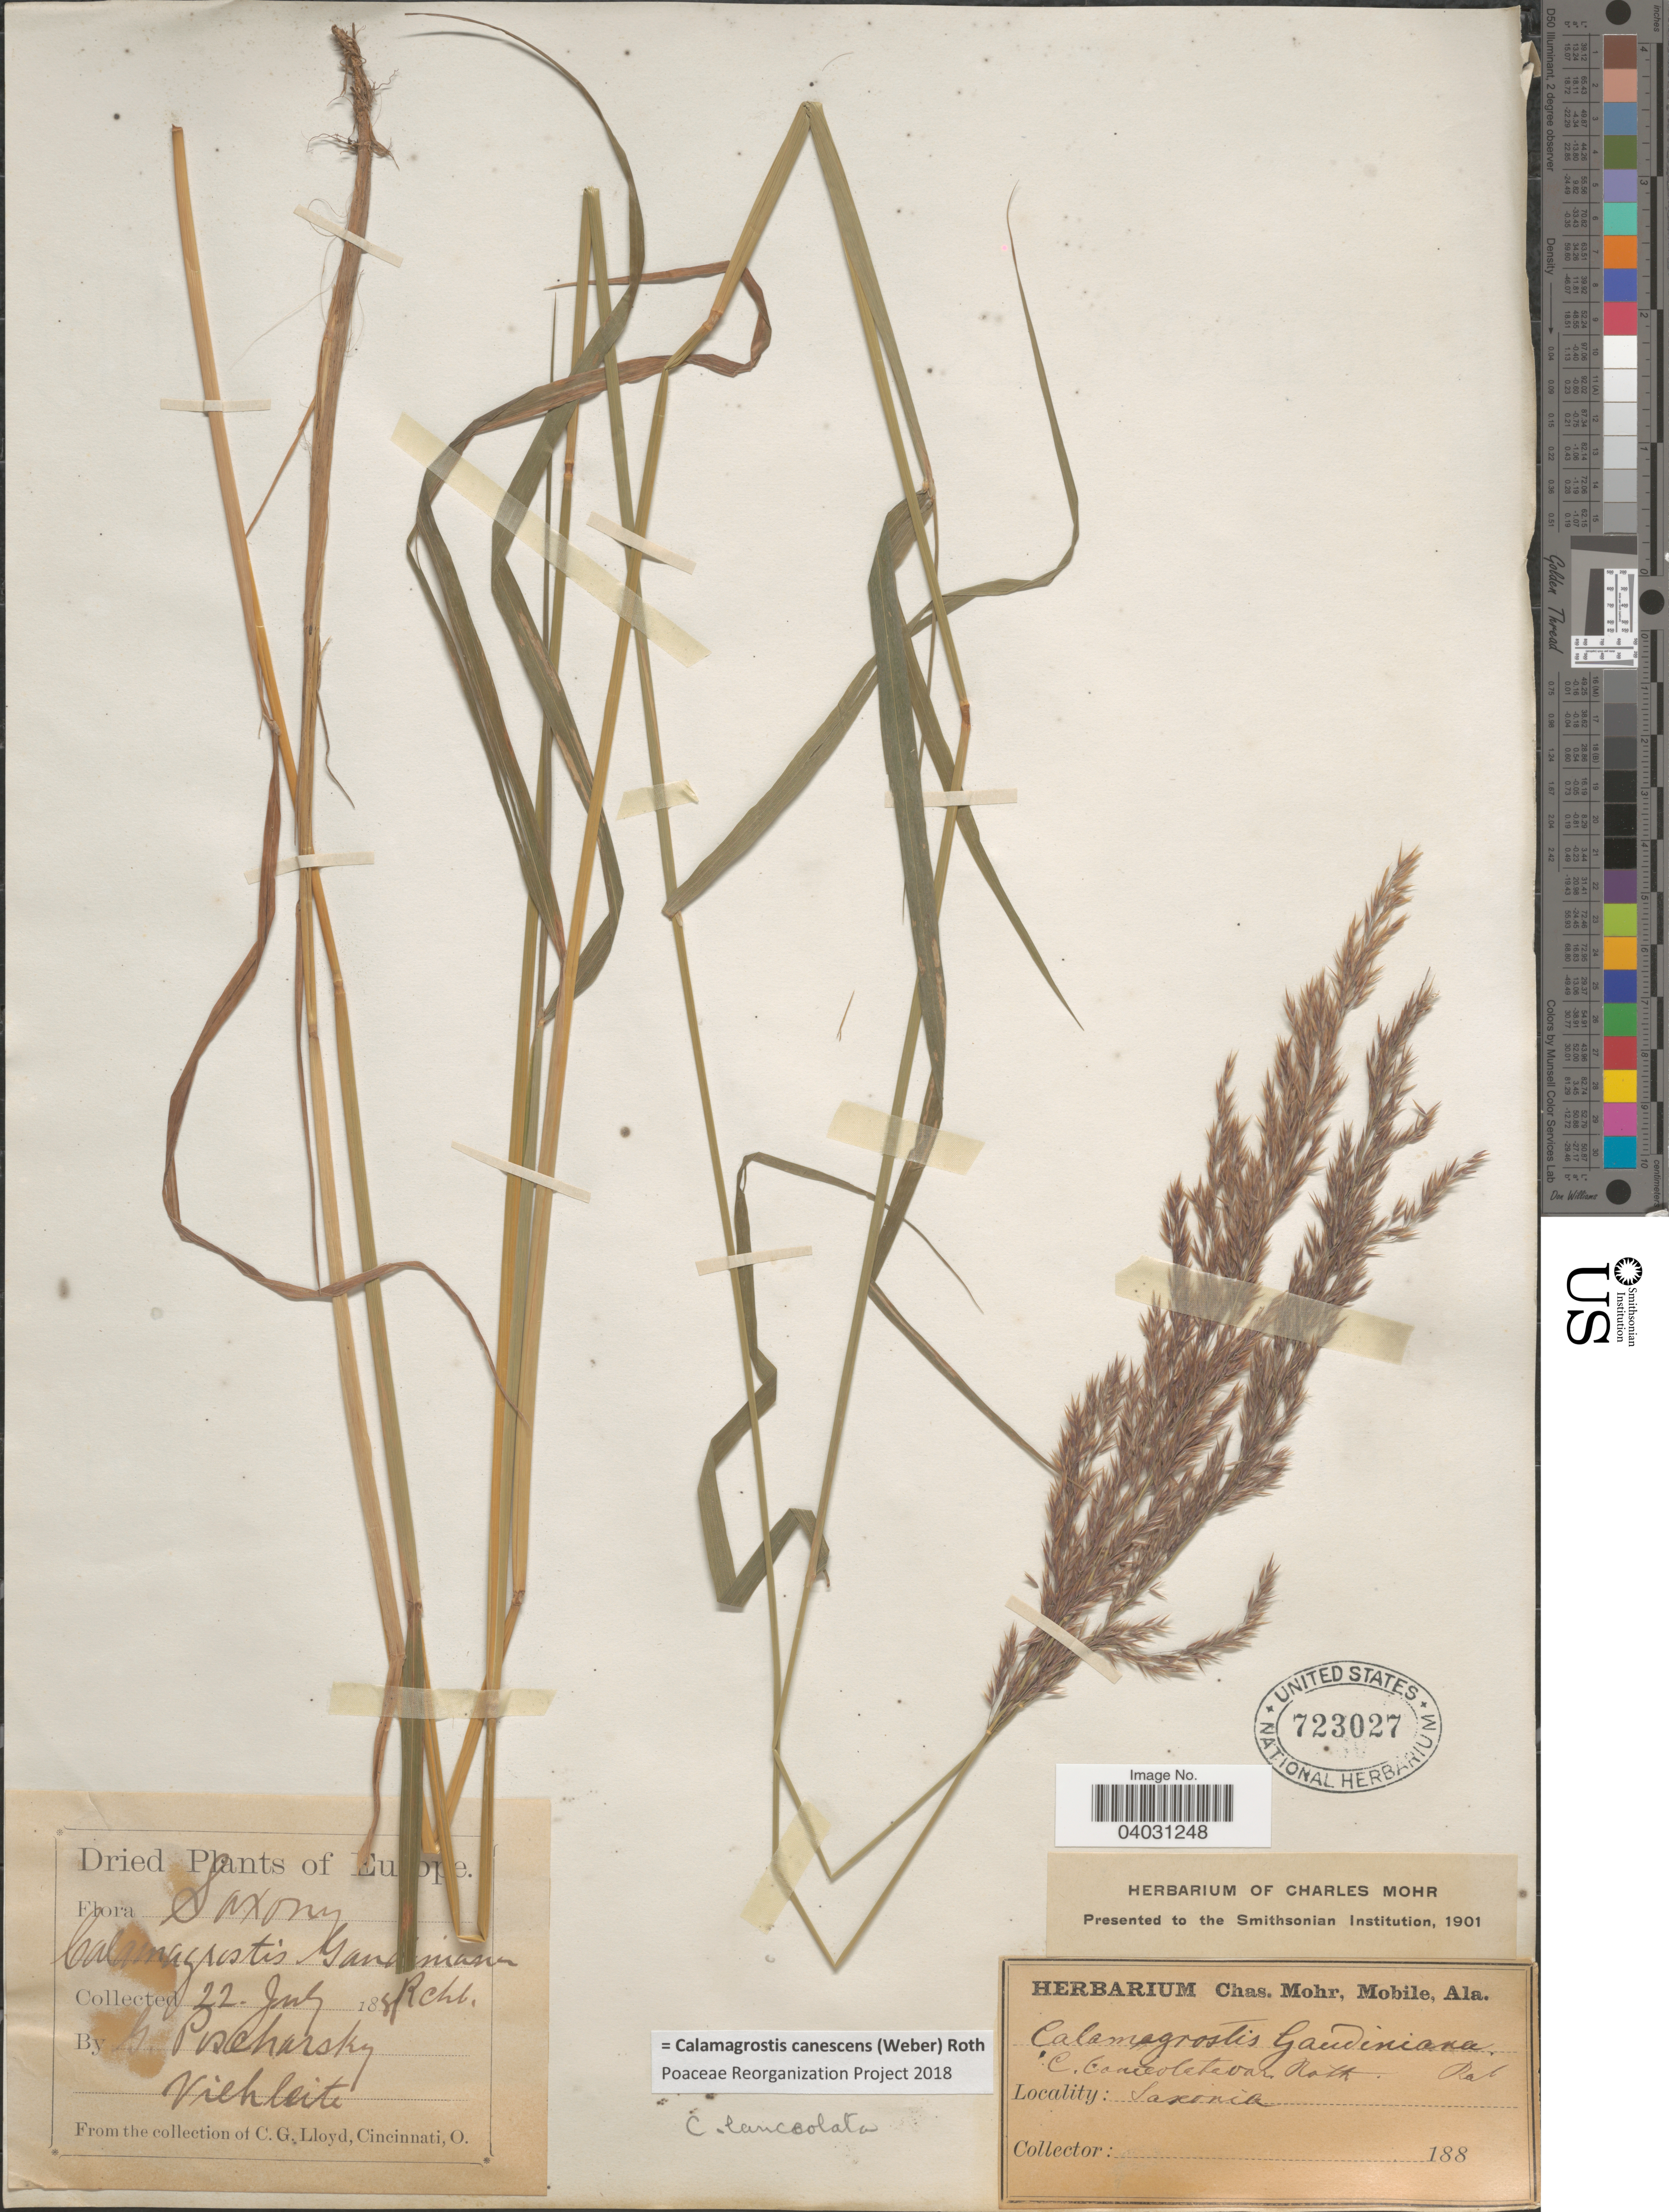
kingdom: Plantae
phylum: Tracheophyta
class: Liliopsida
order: Poales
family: Poaceae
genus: Calamagrostis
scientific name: Calamagrostis canescens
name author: (G.H. Weber) Roth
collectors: G. Poscharsky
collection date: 1881-07-22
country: Germany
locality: Saxony. Viehleite. Saxonia.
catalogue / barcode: US 723027